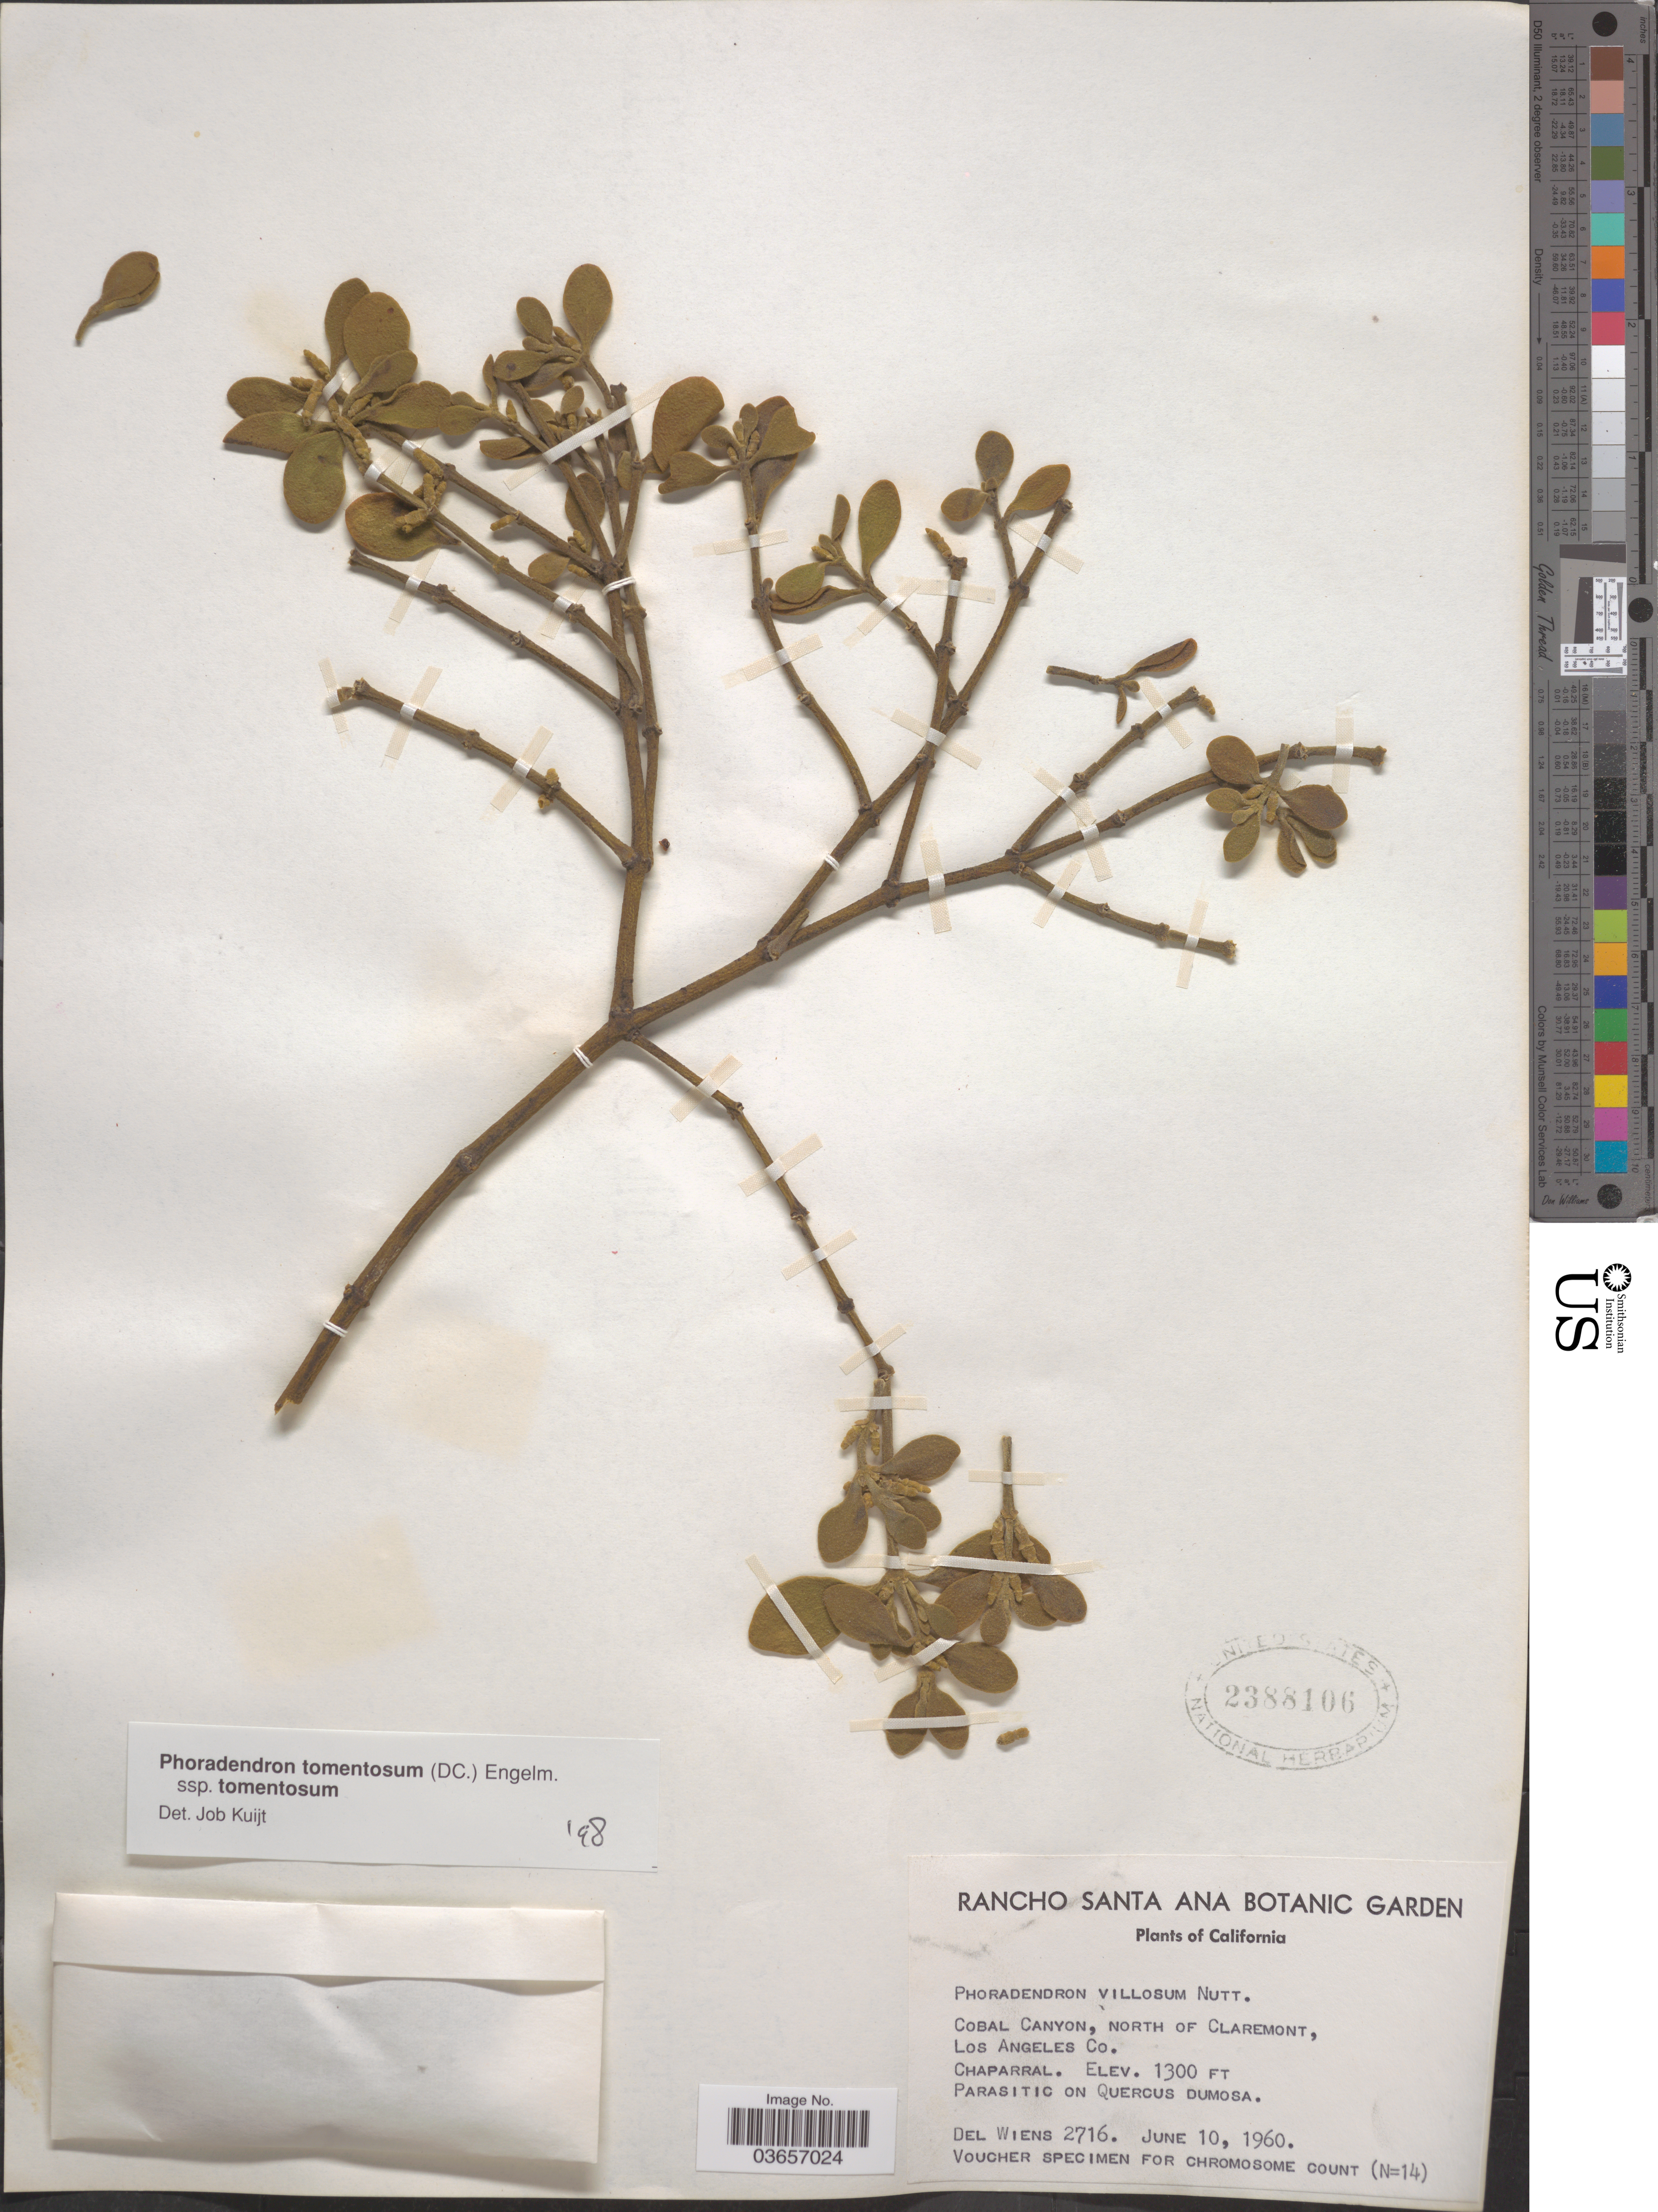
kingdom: Plantae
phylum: Tracheophyta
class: Magnoliopsida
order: Santalales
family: Viscaceae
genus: Phoradendron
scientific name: Phoradendron tomentosum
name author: DC.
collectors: D. Wiens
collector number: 2716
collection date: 1960-06-10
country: United States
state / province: California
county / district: Los Angeles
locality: Cobal Canyon, north of Claremont, Los Angeles Co. Chaparral.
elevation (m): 396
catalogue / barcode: US 2388106